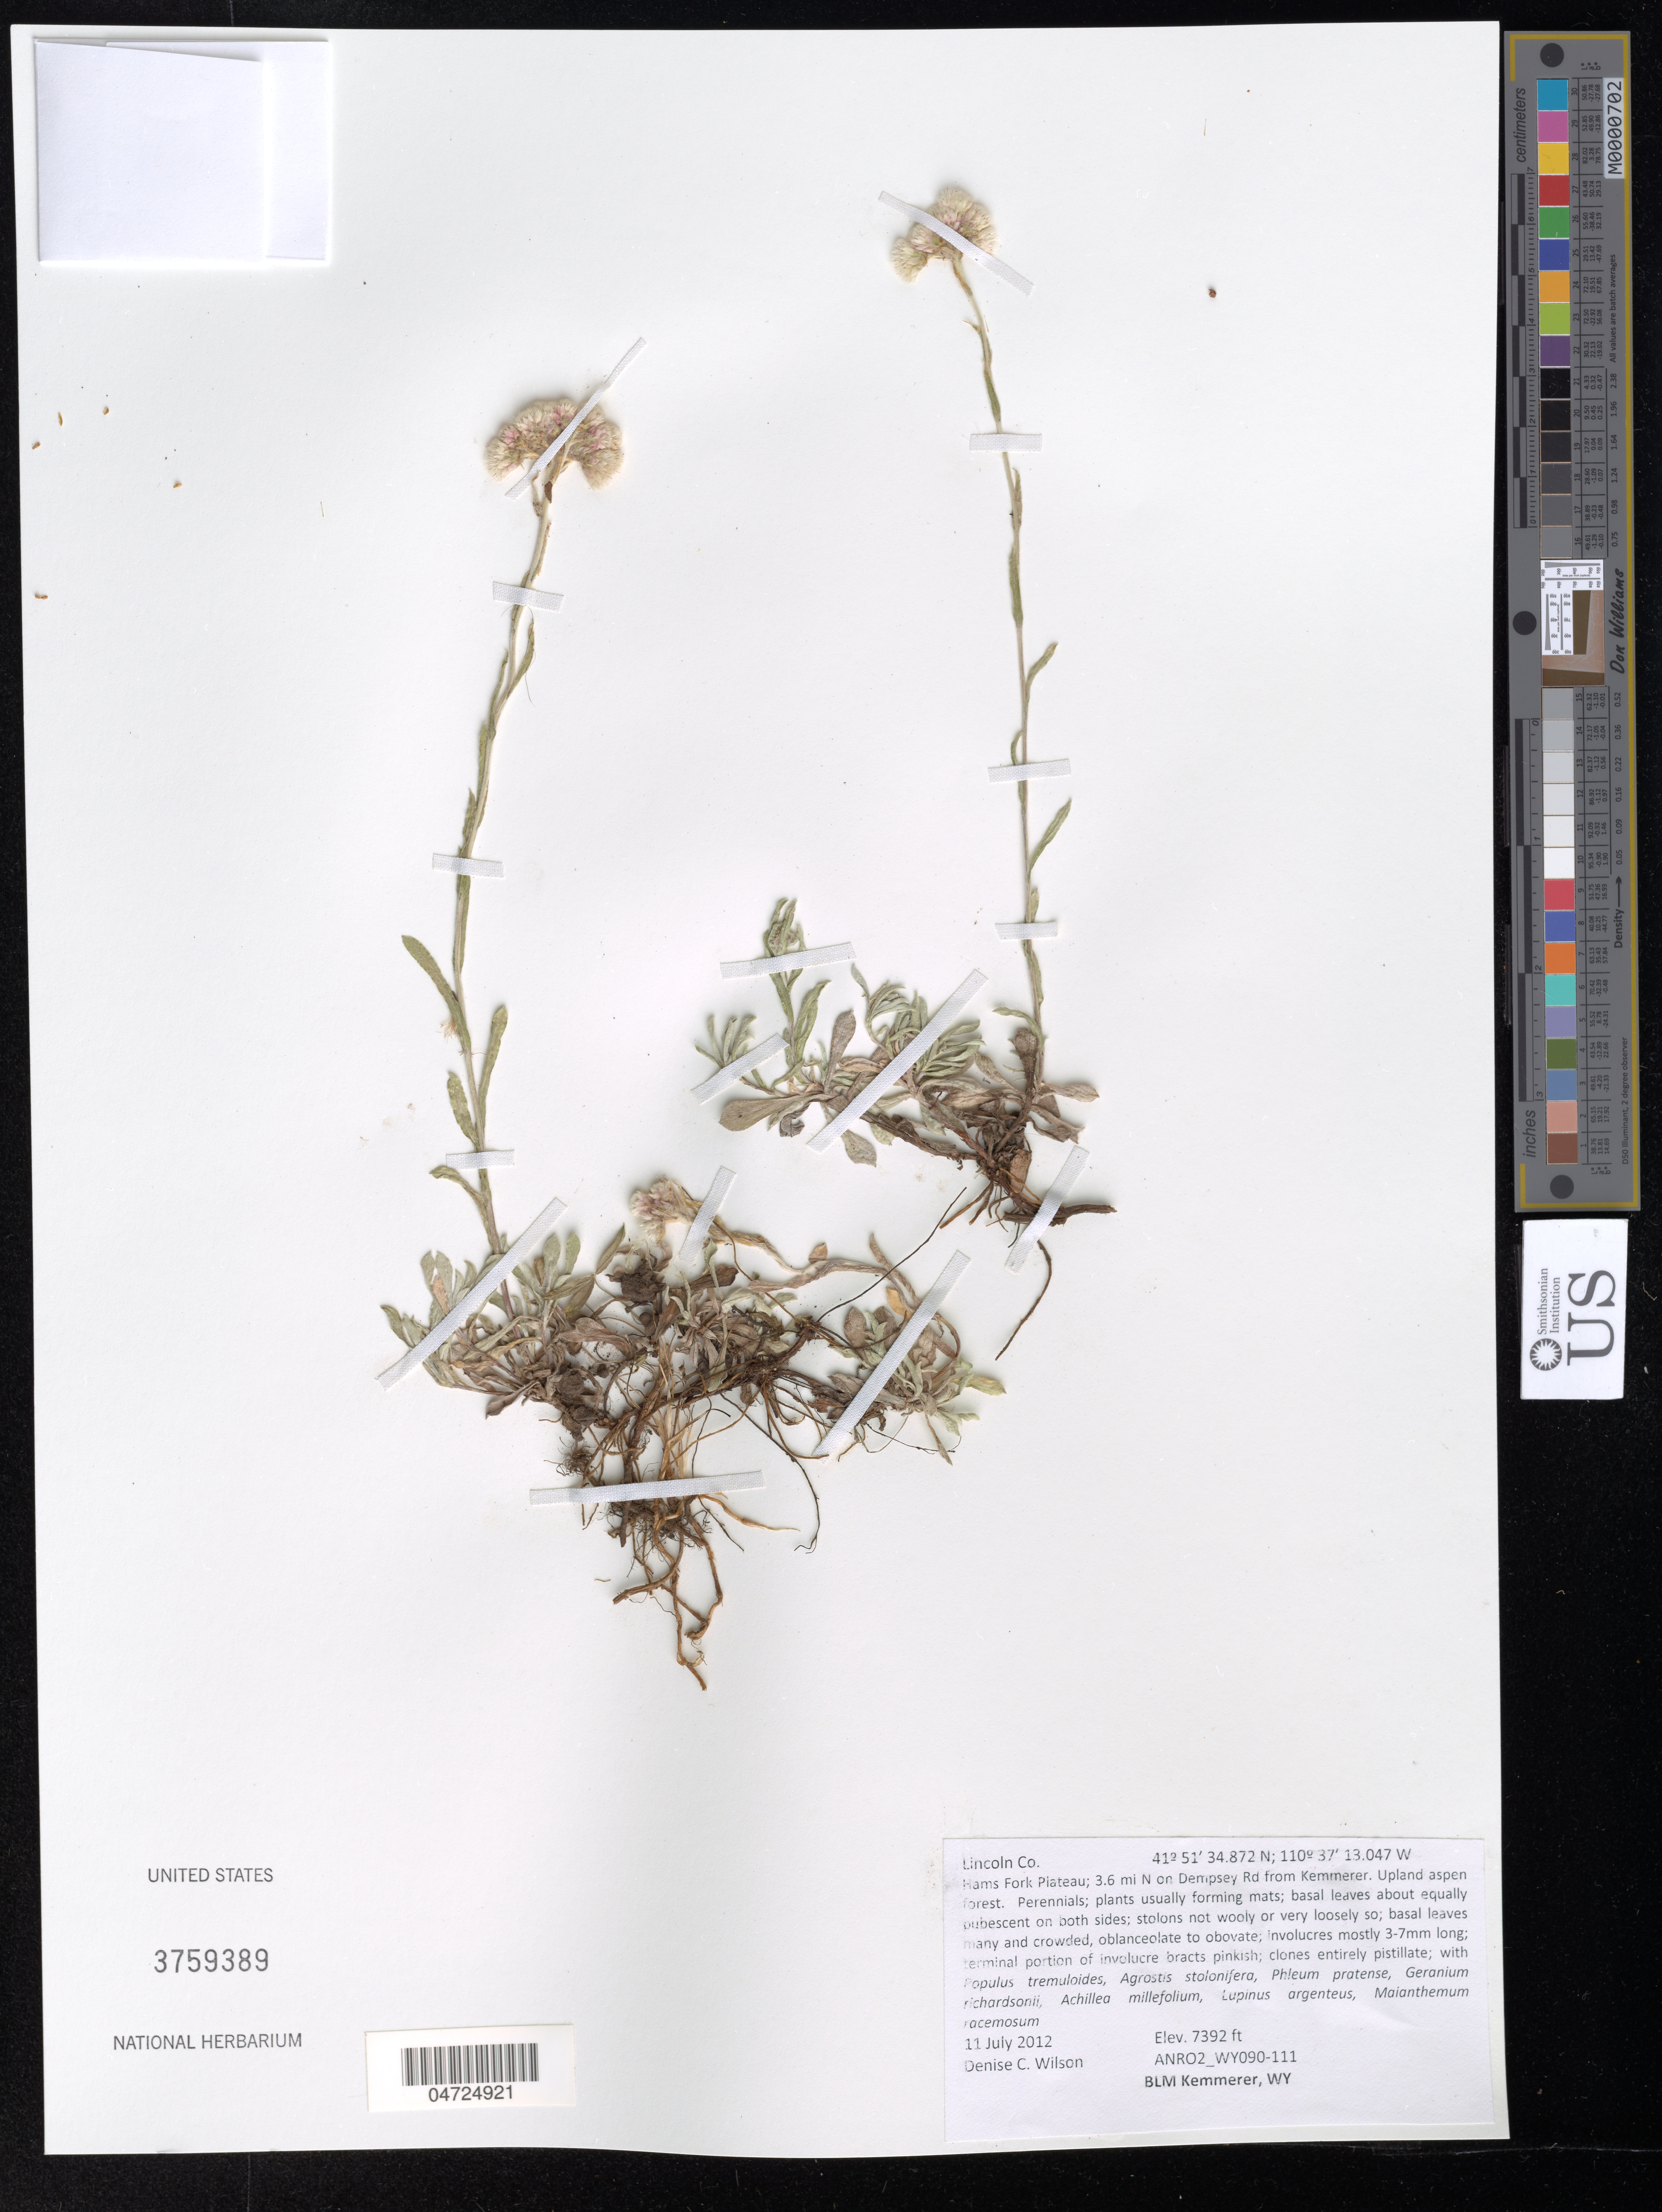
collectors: D. Wilson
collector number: ANRO2_WY090-111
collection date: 2012-07-11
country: United States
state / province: Wyoming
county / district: Lincoln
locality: Lincoln Co. Hams Fork Plateau; 3.6 mi N on Dempsey Rd from Kemmerer.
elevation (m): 2253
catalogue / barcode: US 3759389